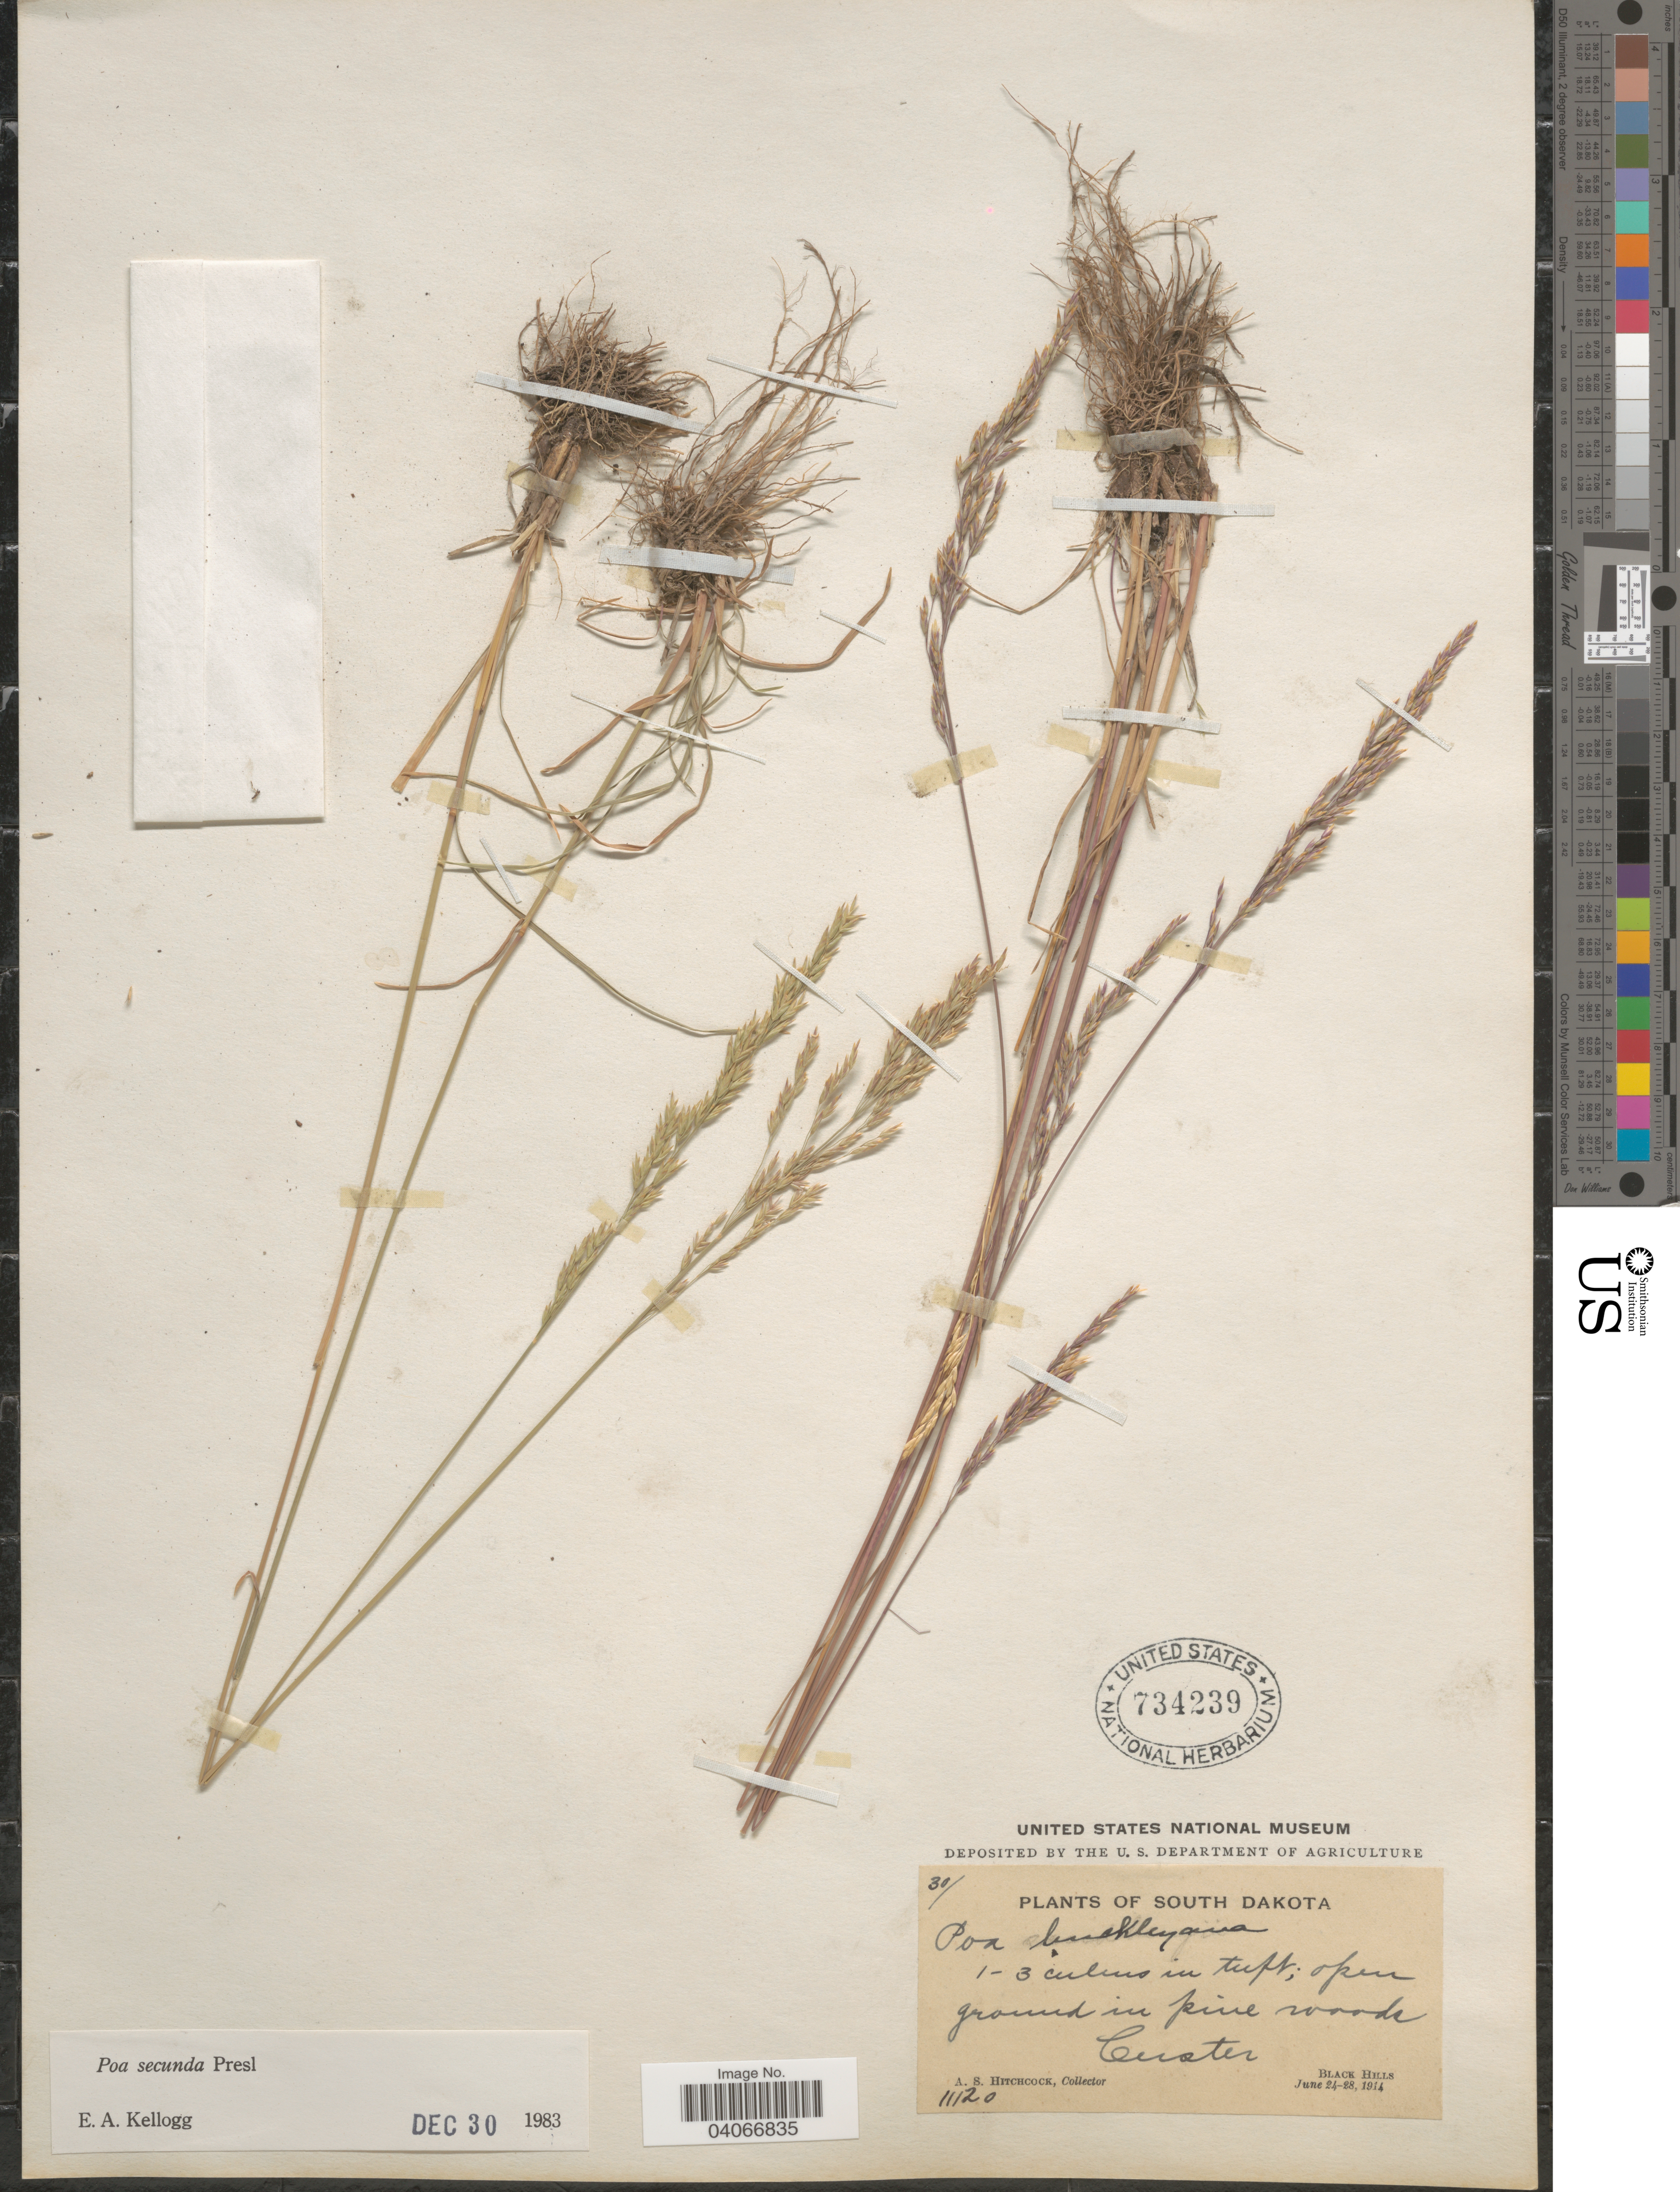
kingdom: Plantae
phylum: Tracheophyta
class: Liliopsida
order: Poales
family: Poaceae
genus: Poa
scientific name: Poa secunda subsp. secunda var. scabrella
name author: (Thurb.) Soreng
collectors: A. S. Hitchcock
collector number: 11120/30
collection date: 1914-06-24/1914-06-28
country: United States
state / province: South Dakota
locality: Custer. Black Hills.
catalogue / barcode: US 734239